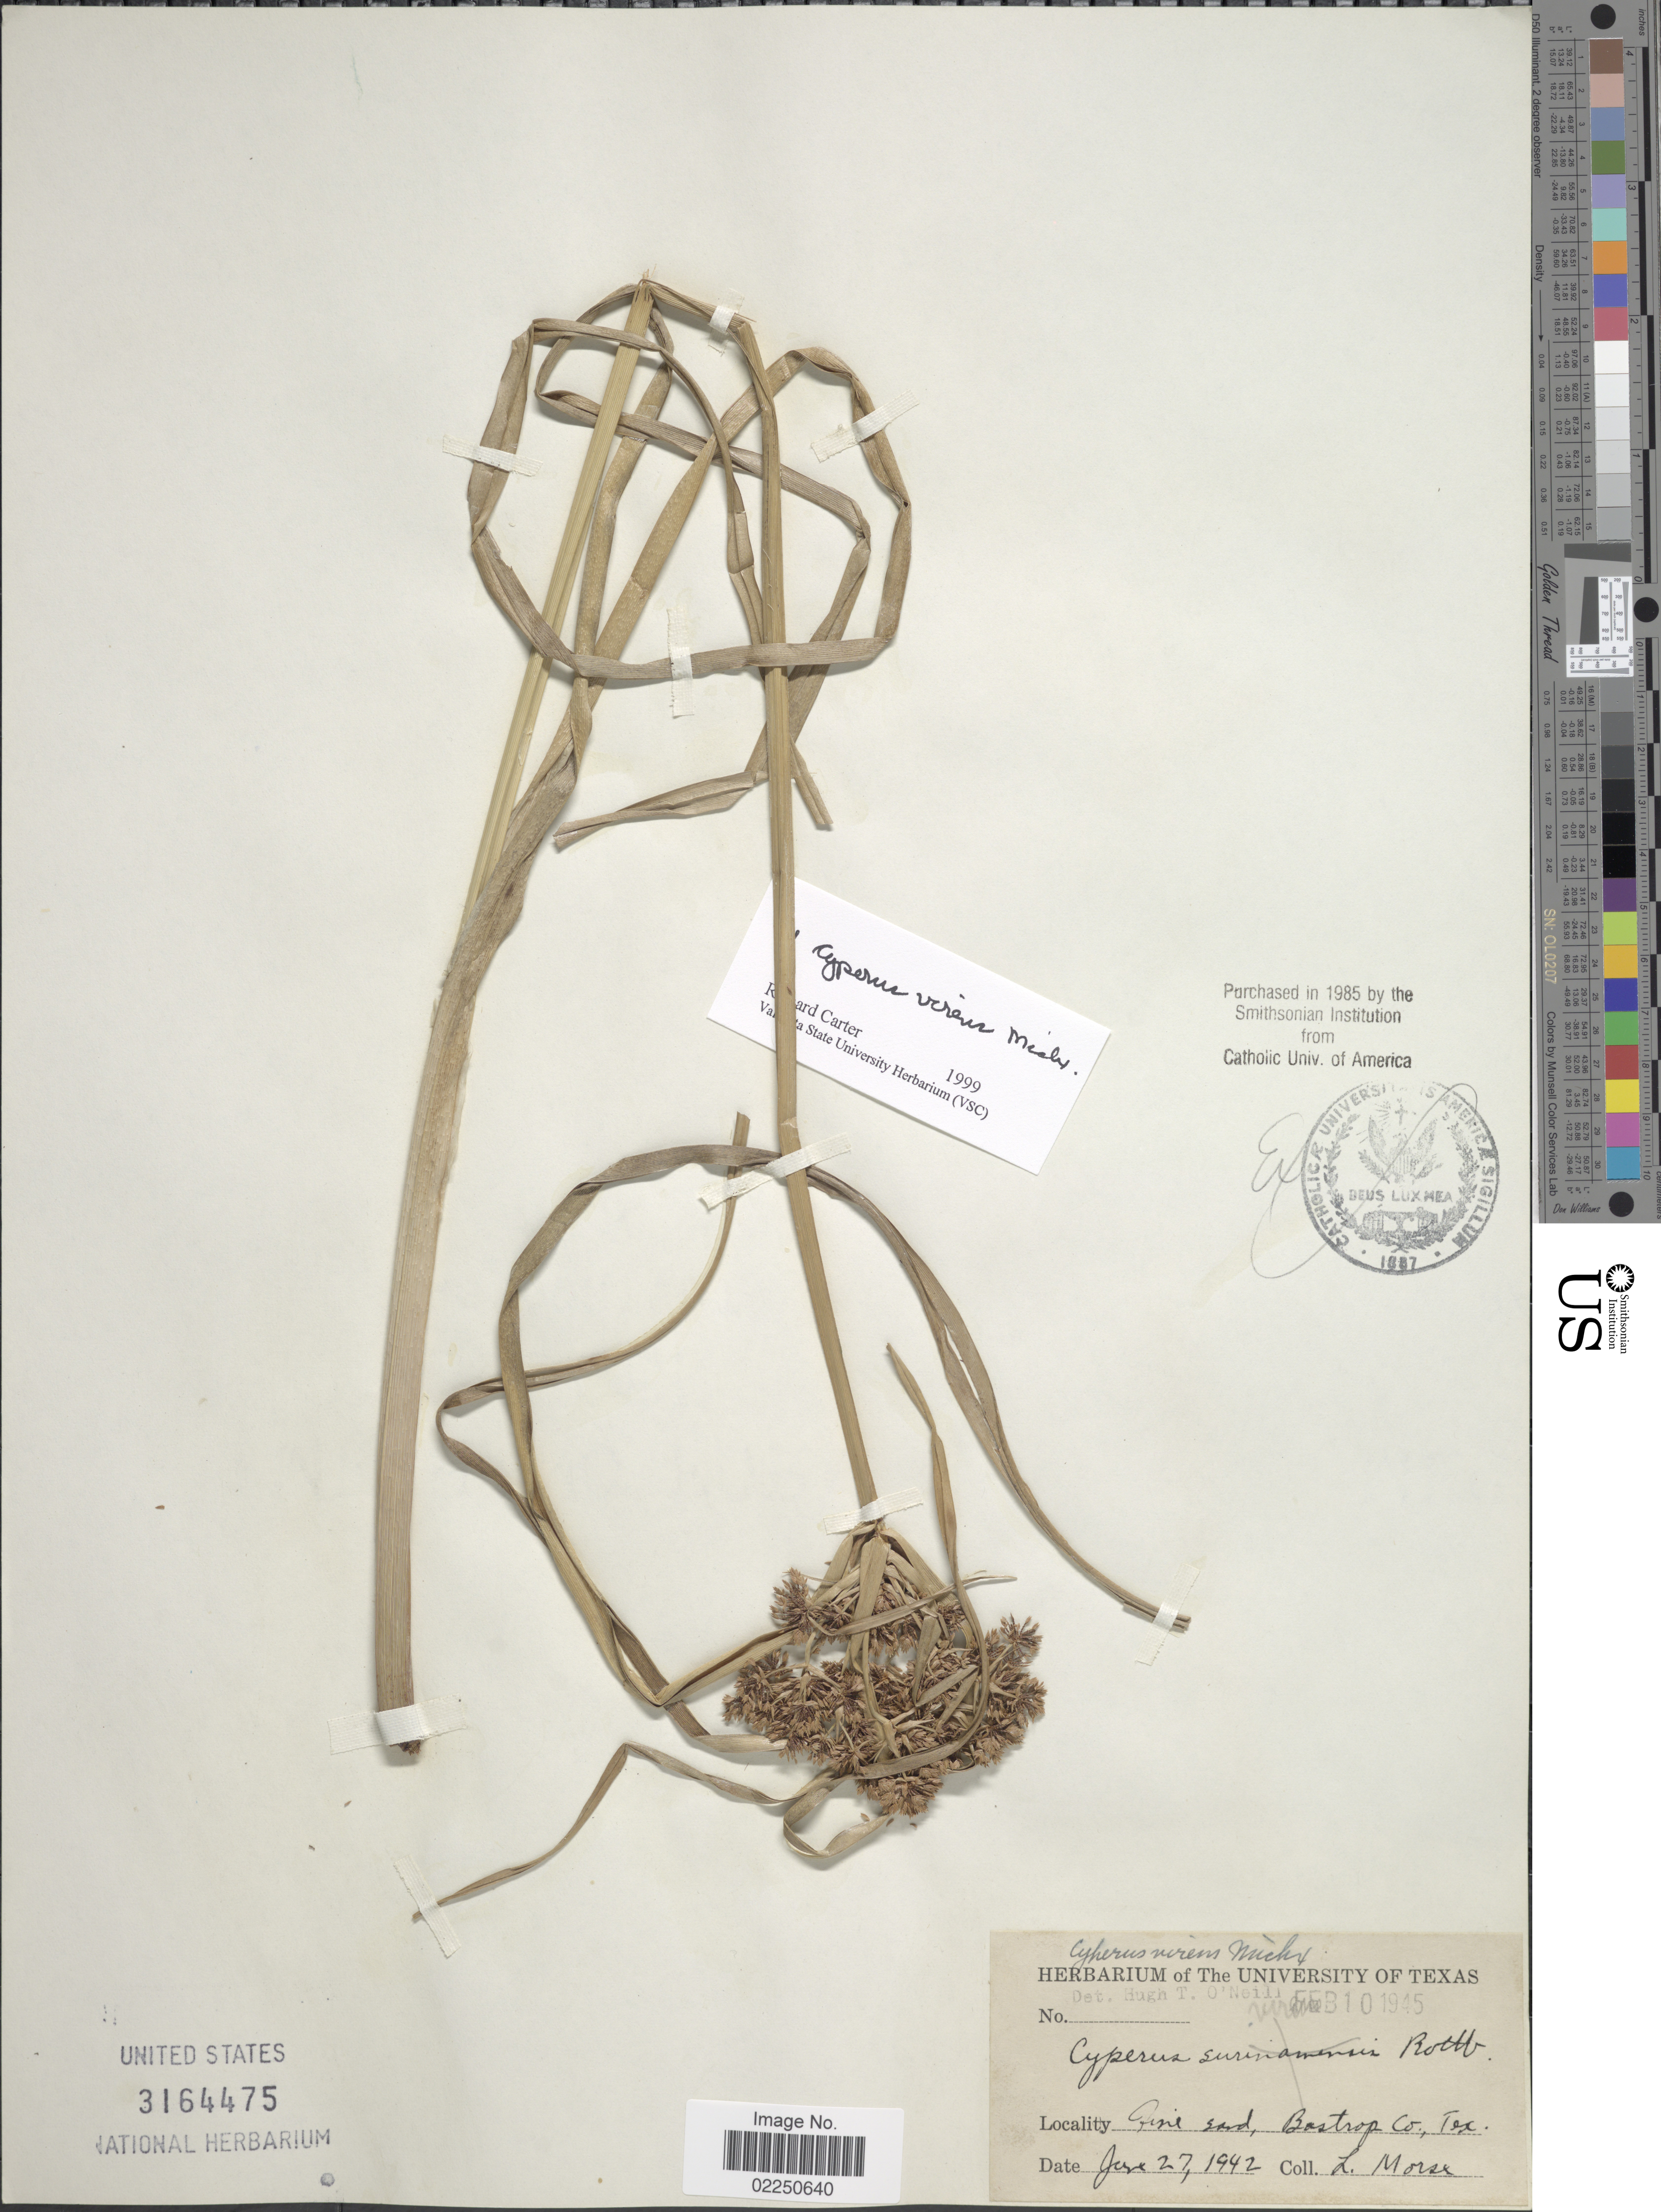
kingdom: Plantae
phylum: Tracheophyta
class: Liliopsida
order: Poales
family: Cyperaceae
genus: Cyperus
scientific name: Cyperus virens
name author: Michx.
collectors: L. Morse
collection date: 1942-06-27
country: United States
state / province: Texas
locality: Bastrop Co., Tex.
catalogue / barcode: US 3164475